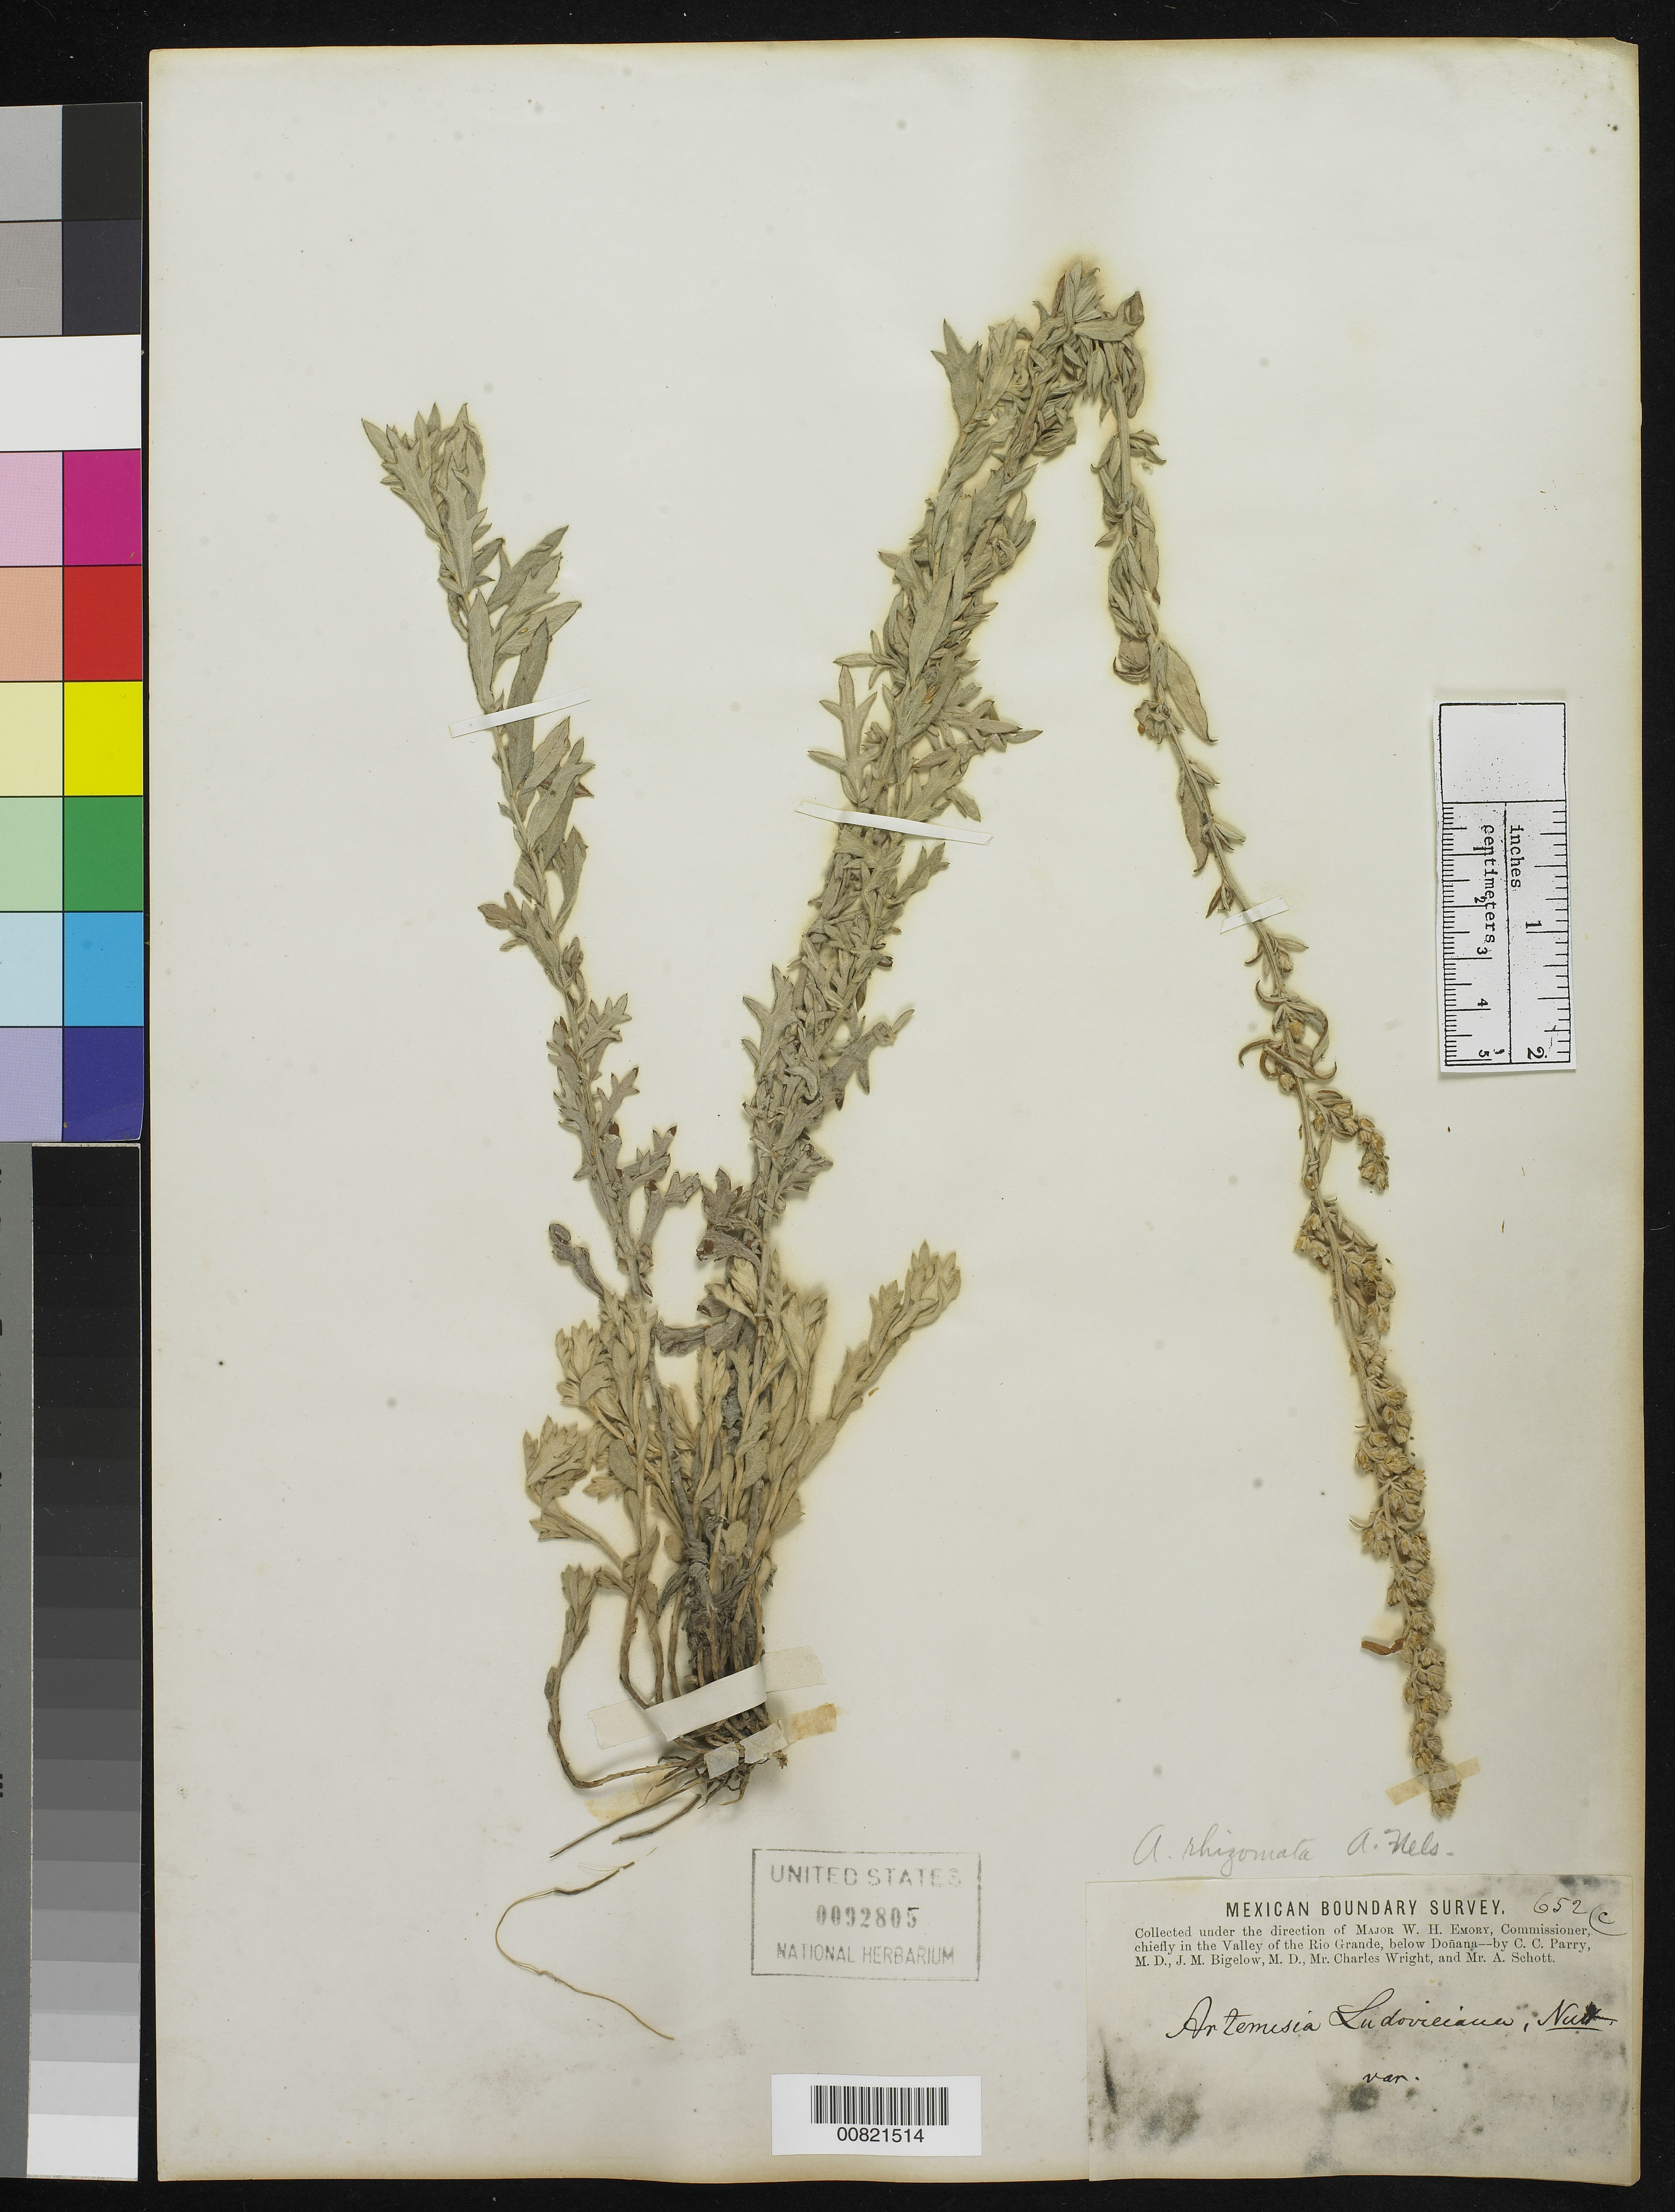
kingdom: Plantae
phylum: Tracheophyta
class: Magnoliopsida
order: Asterales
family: Asteraceae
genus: Artemisia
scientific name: Artemisia rhizomata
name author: A. Nelson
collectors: C. C. Parry, J. M. Bigelow, C. Wright & A. C. V. Schott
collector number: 652c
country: United States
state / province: New Mexico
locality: Valley of the Rio Grande, below Doñana, New Mexico.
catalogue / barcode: US 92805